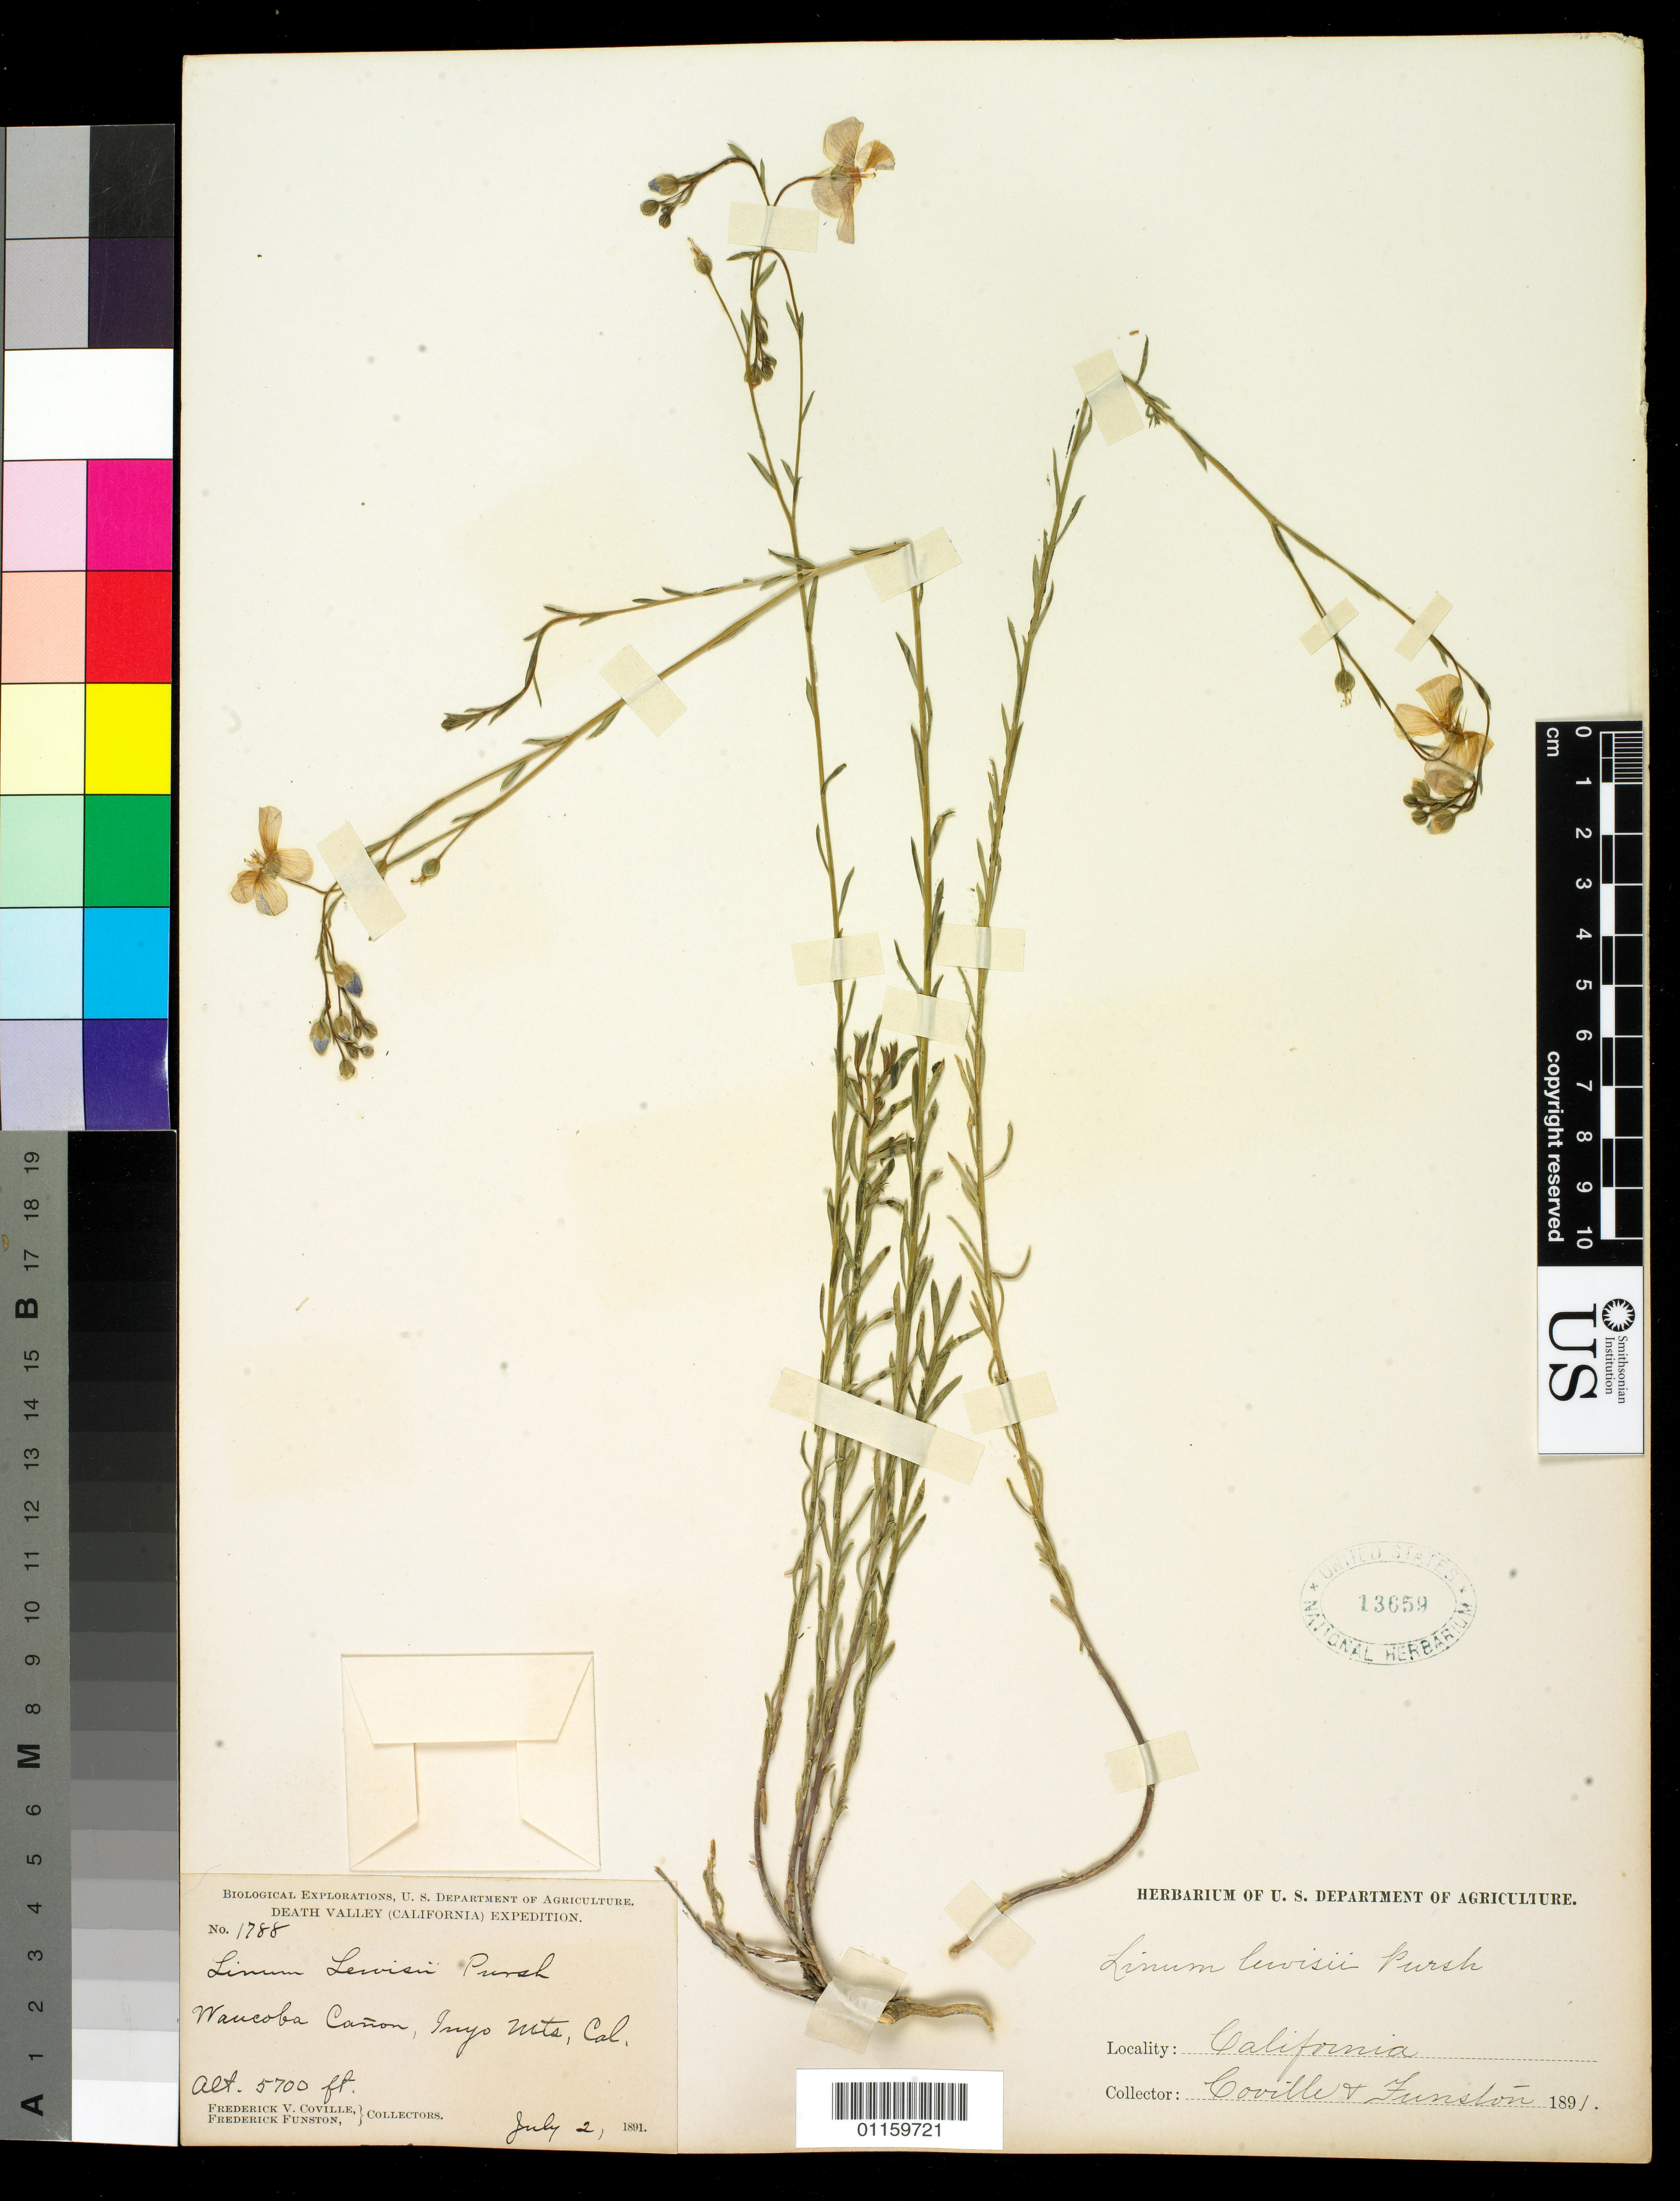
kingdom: Plantae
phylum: Tracheophyta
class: Magnoliopsida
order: Malpighiales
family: Linaceae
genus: Linum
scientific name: Linum lewisii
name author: Pursh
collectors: F. V. Coville & F. Funston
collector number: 1788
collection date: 1891-07-02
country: United States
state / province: California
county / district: Inyo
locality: Waucoba Canyon.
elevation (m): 1737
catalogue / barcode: US 13659